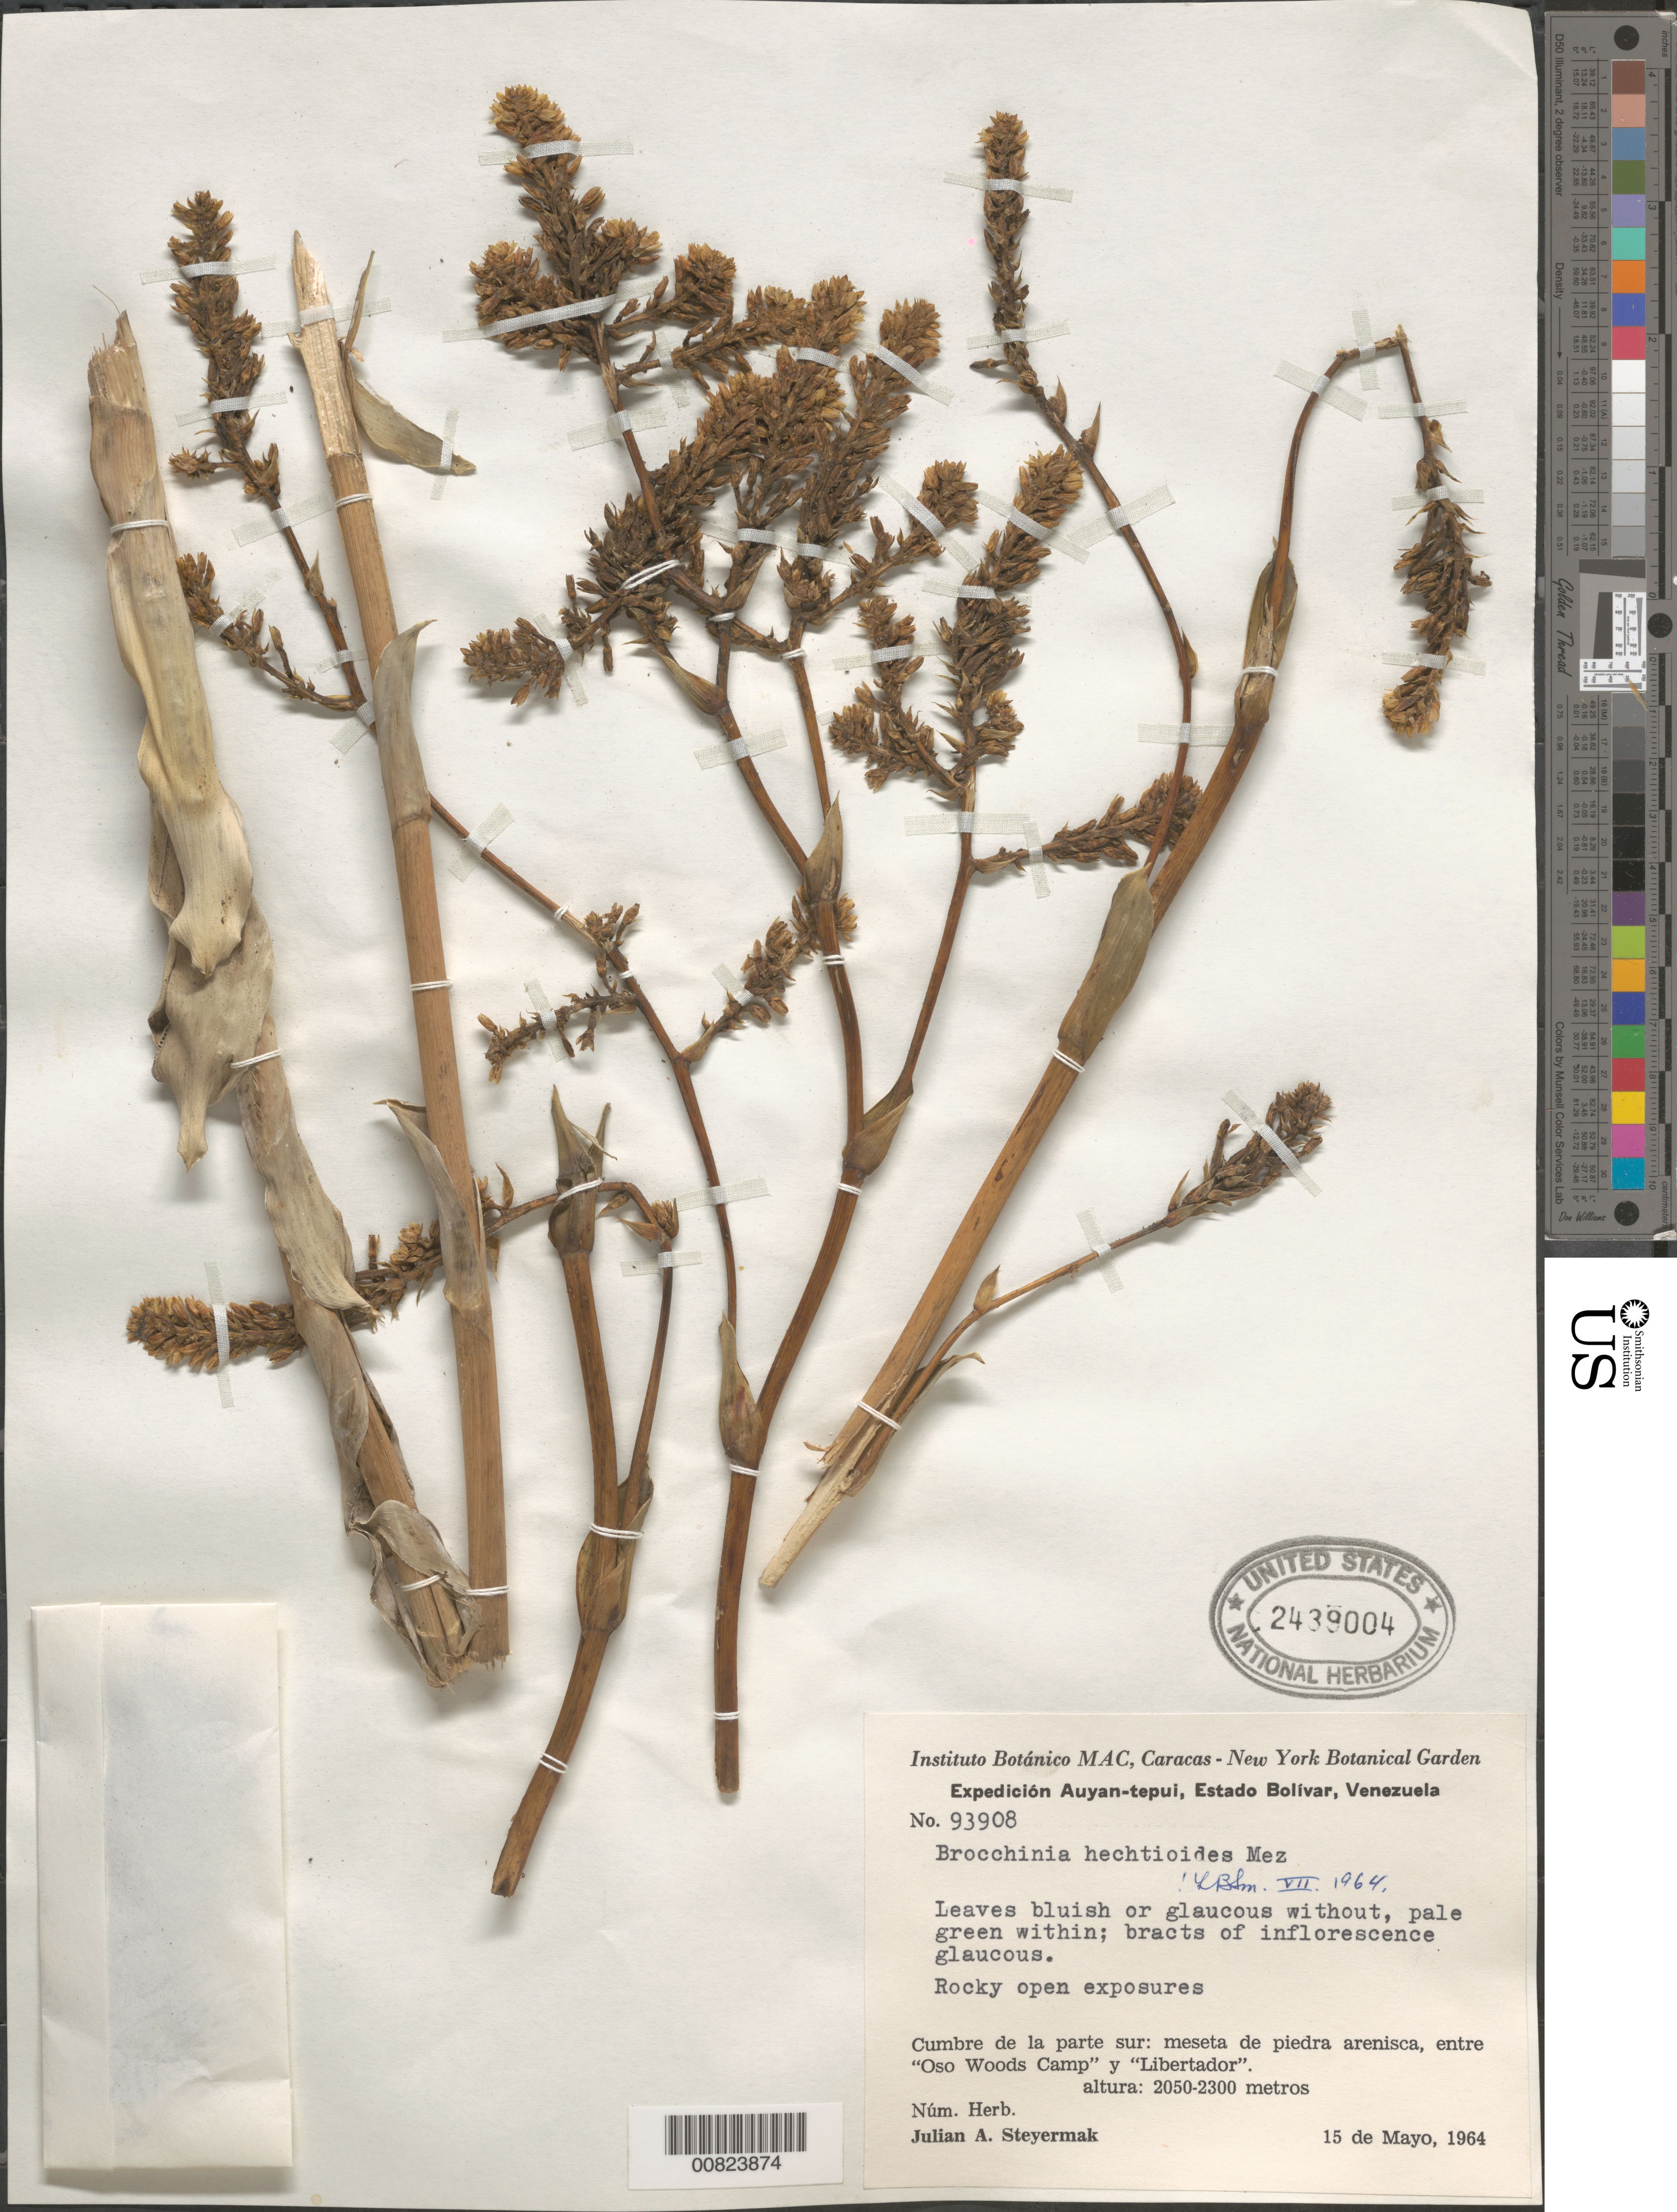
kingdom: Plantae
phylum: Tracheophyta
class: Liliopsida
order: Poales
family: Bromeliaceae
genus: Brocchinia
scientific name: Brocchinia hechtioides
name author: Mez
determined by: Smith, Lyman B., (US), NMNH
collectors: J. Steyermark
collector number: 93908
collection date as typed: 15-May-64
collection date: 1964-05-15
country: Venezuela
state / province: Bolívar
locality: Auyan-tepuí, entre Oso Woods Camp y Libertador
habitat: Meseta de piedra arenisca; rocky open exposures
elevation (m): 2050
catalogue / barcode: US 2439004